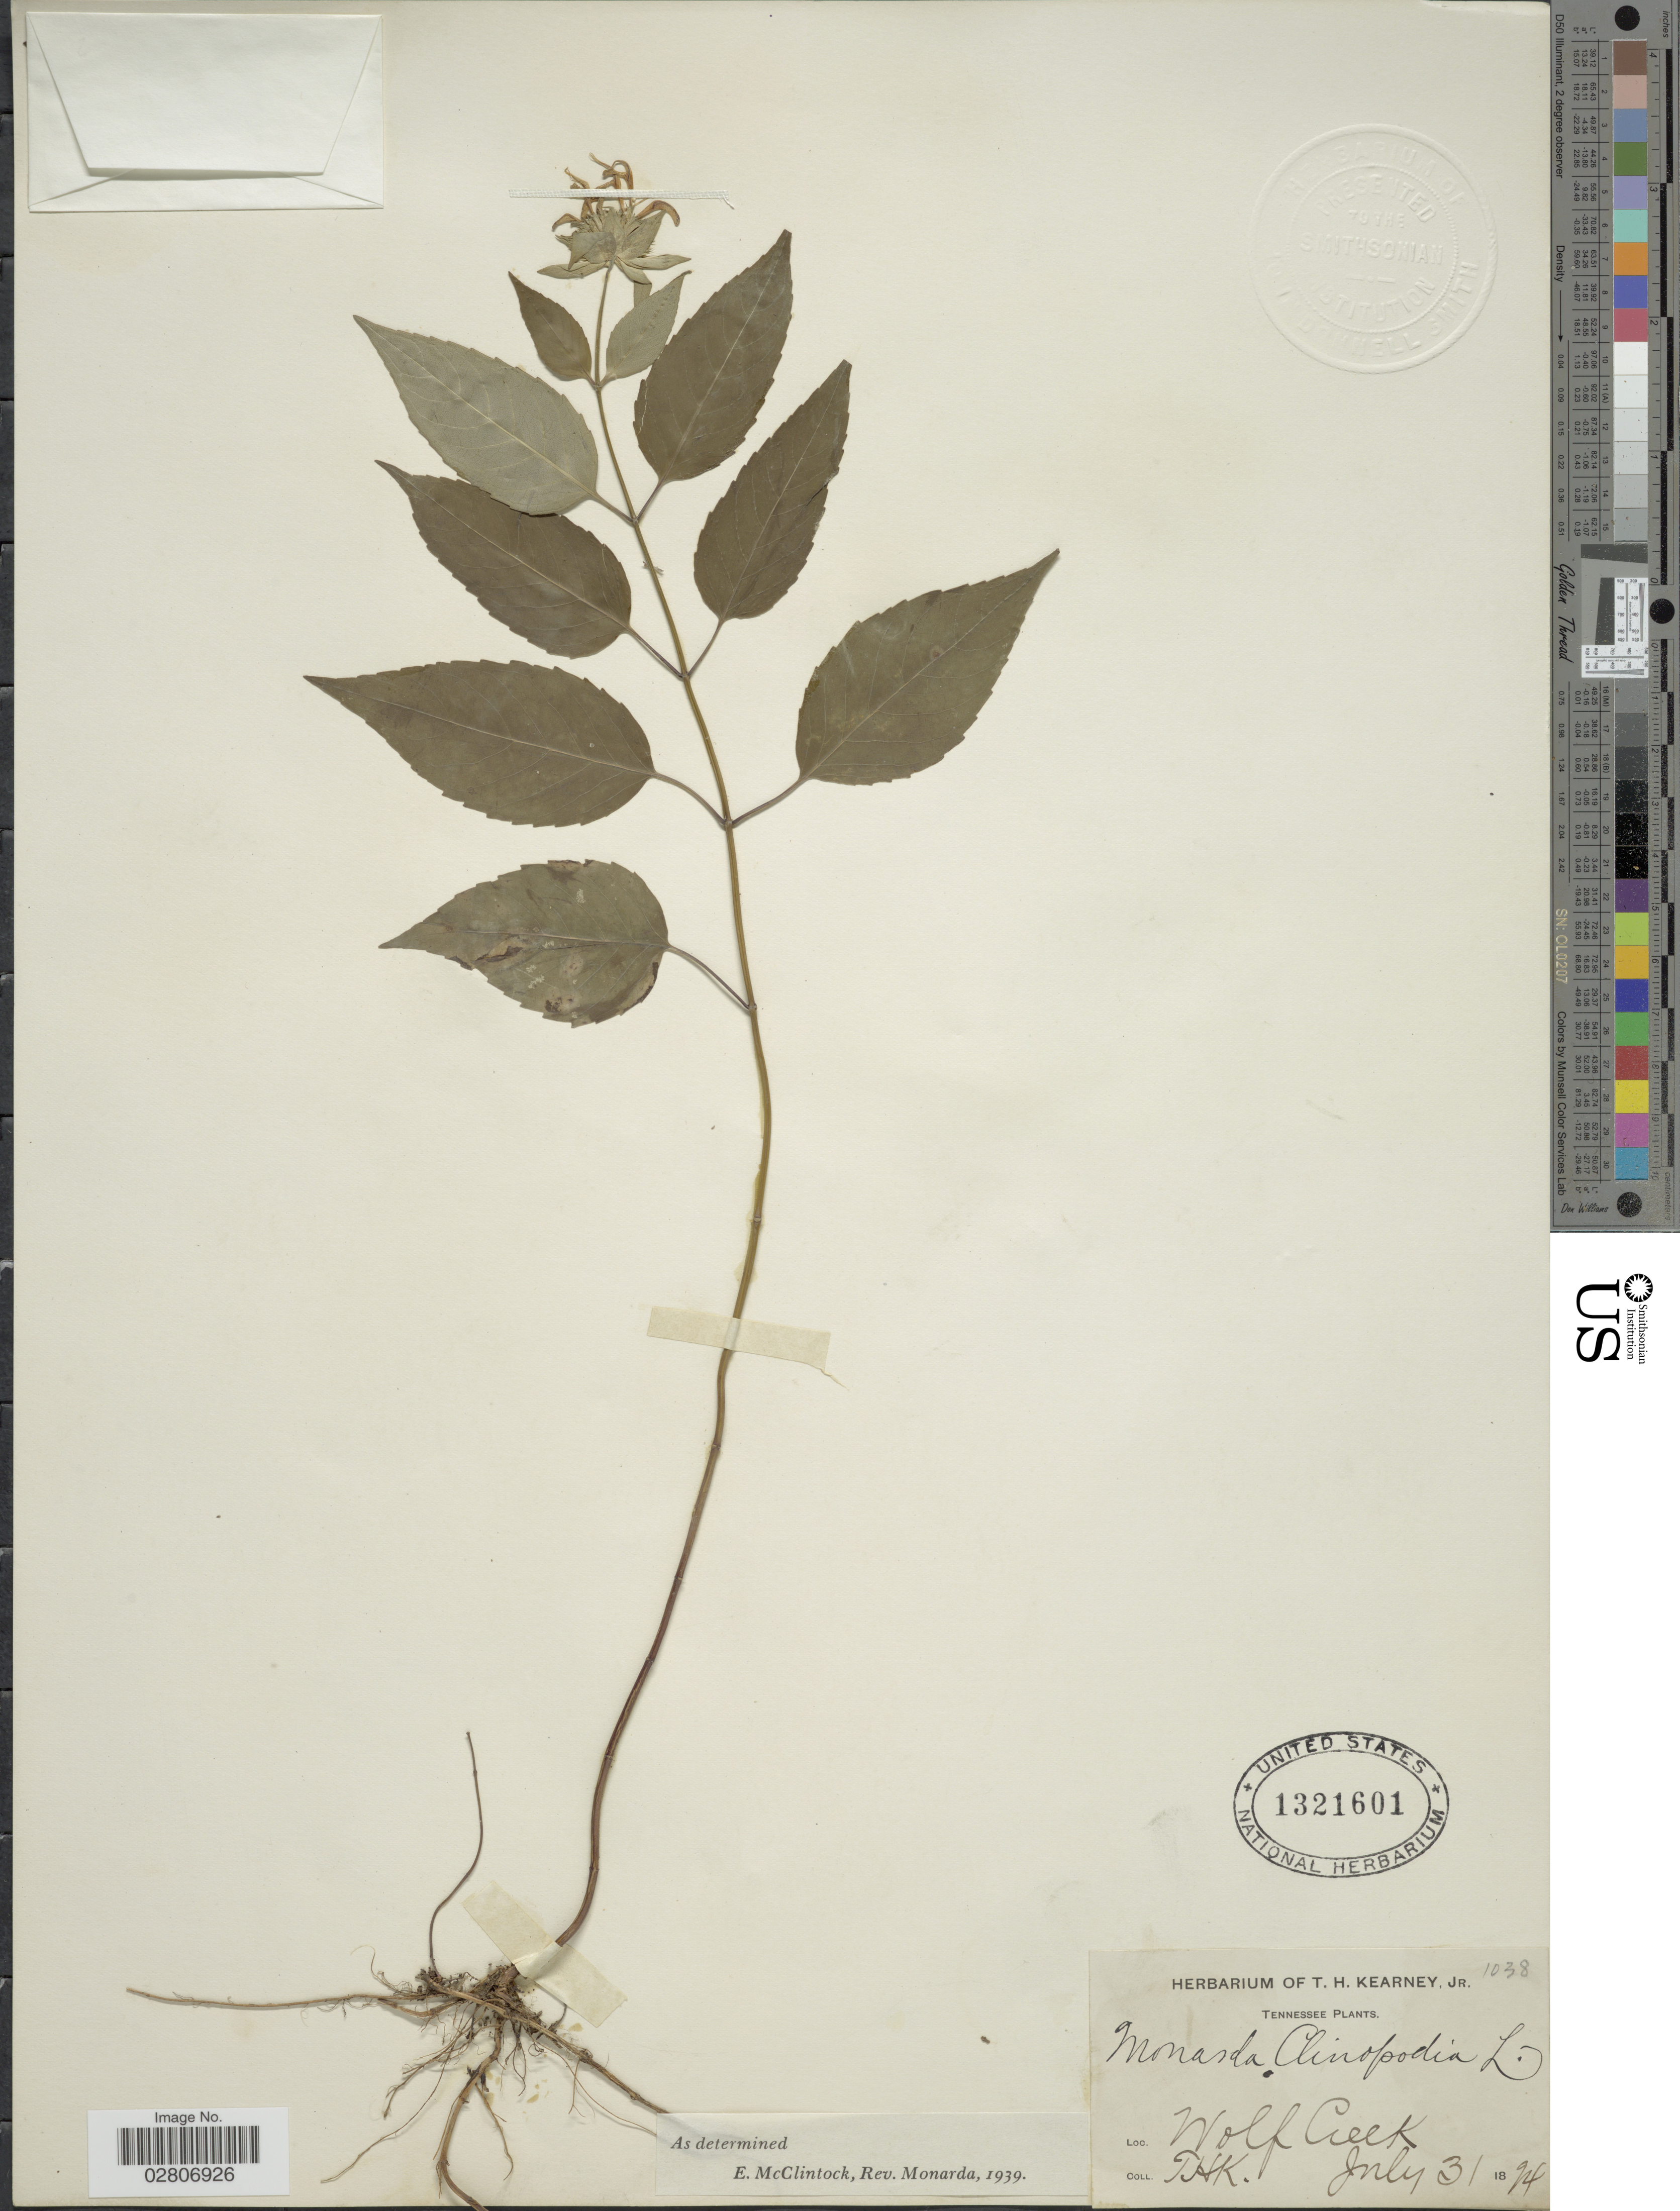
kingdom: Plantae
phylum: Tracheophyta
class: Magnoliopsida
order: Lamiales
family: Lamiaceae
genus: Monarda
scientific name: Monarda clinopodia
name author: L.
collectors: T. H. Kearney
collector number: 1038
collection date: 1824-07-31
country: United States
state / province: Tennessee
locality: Wolf Creek.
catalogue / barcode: US 1321601